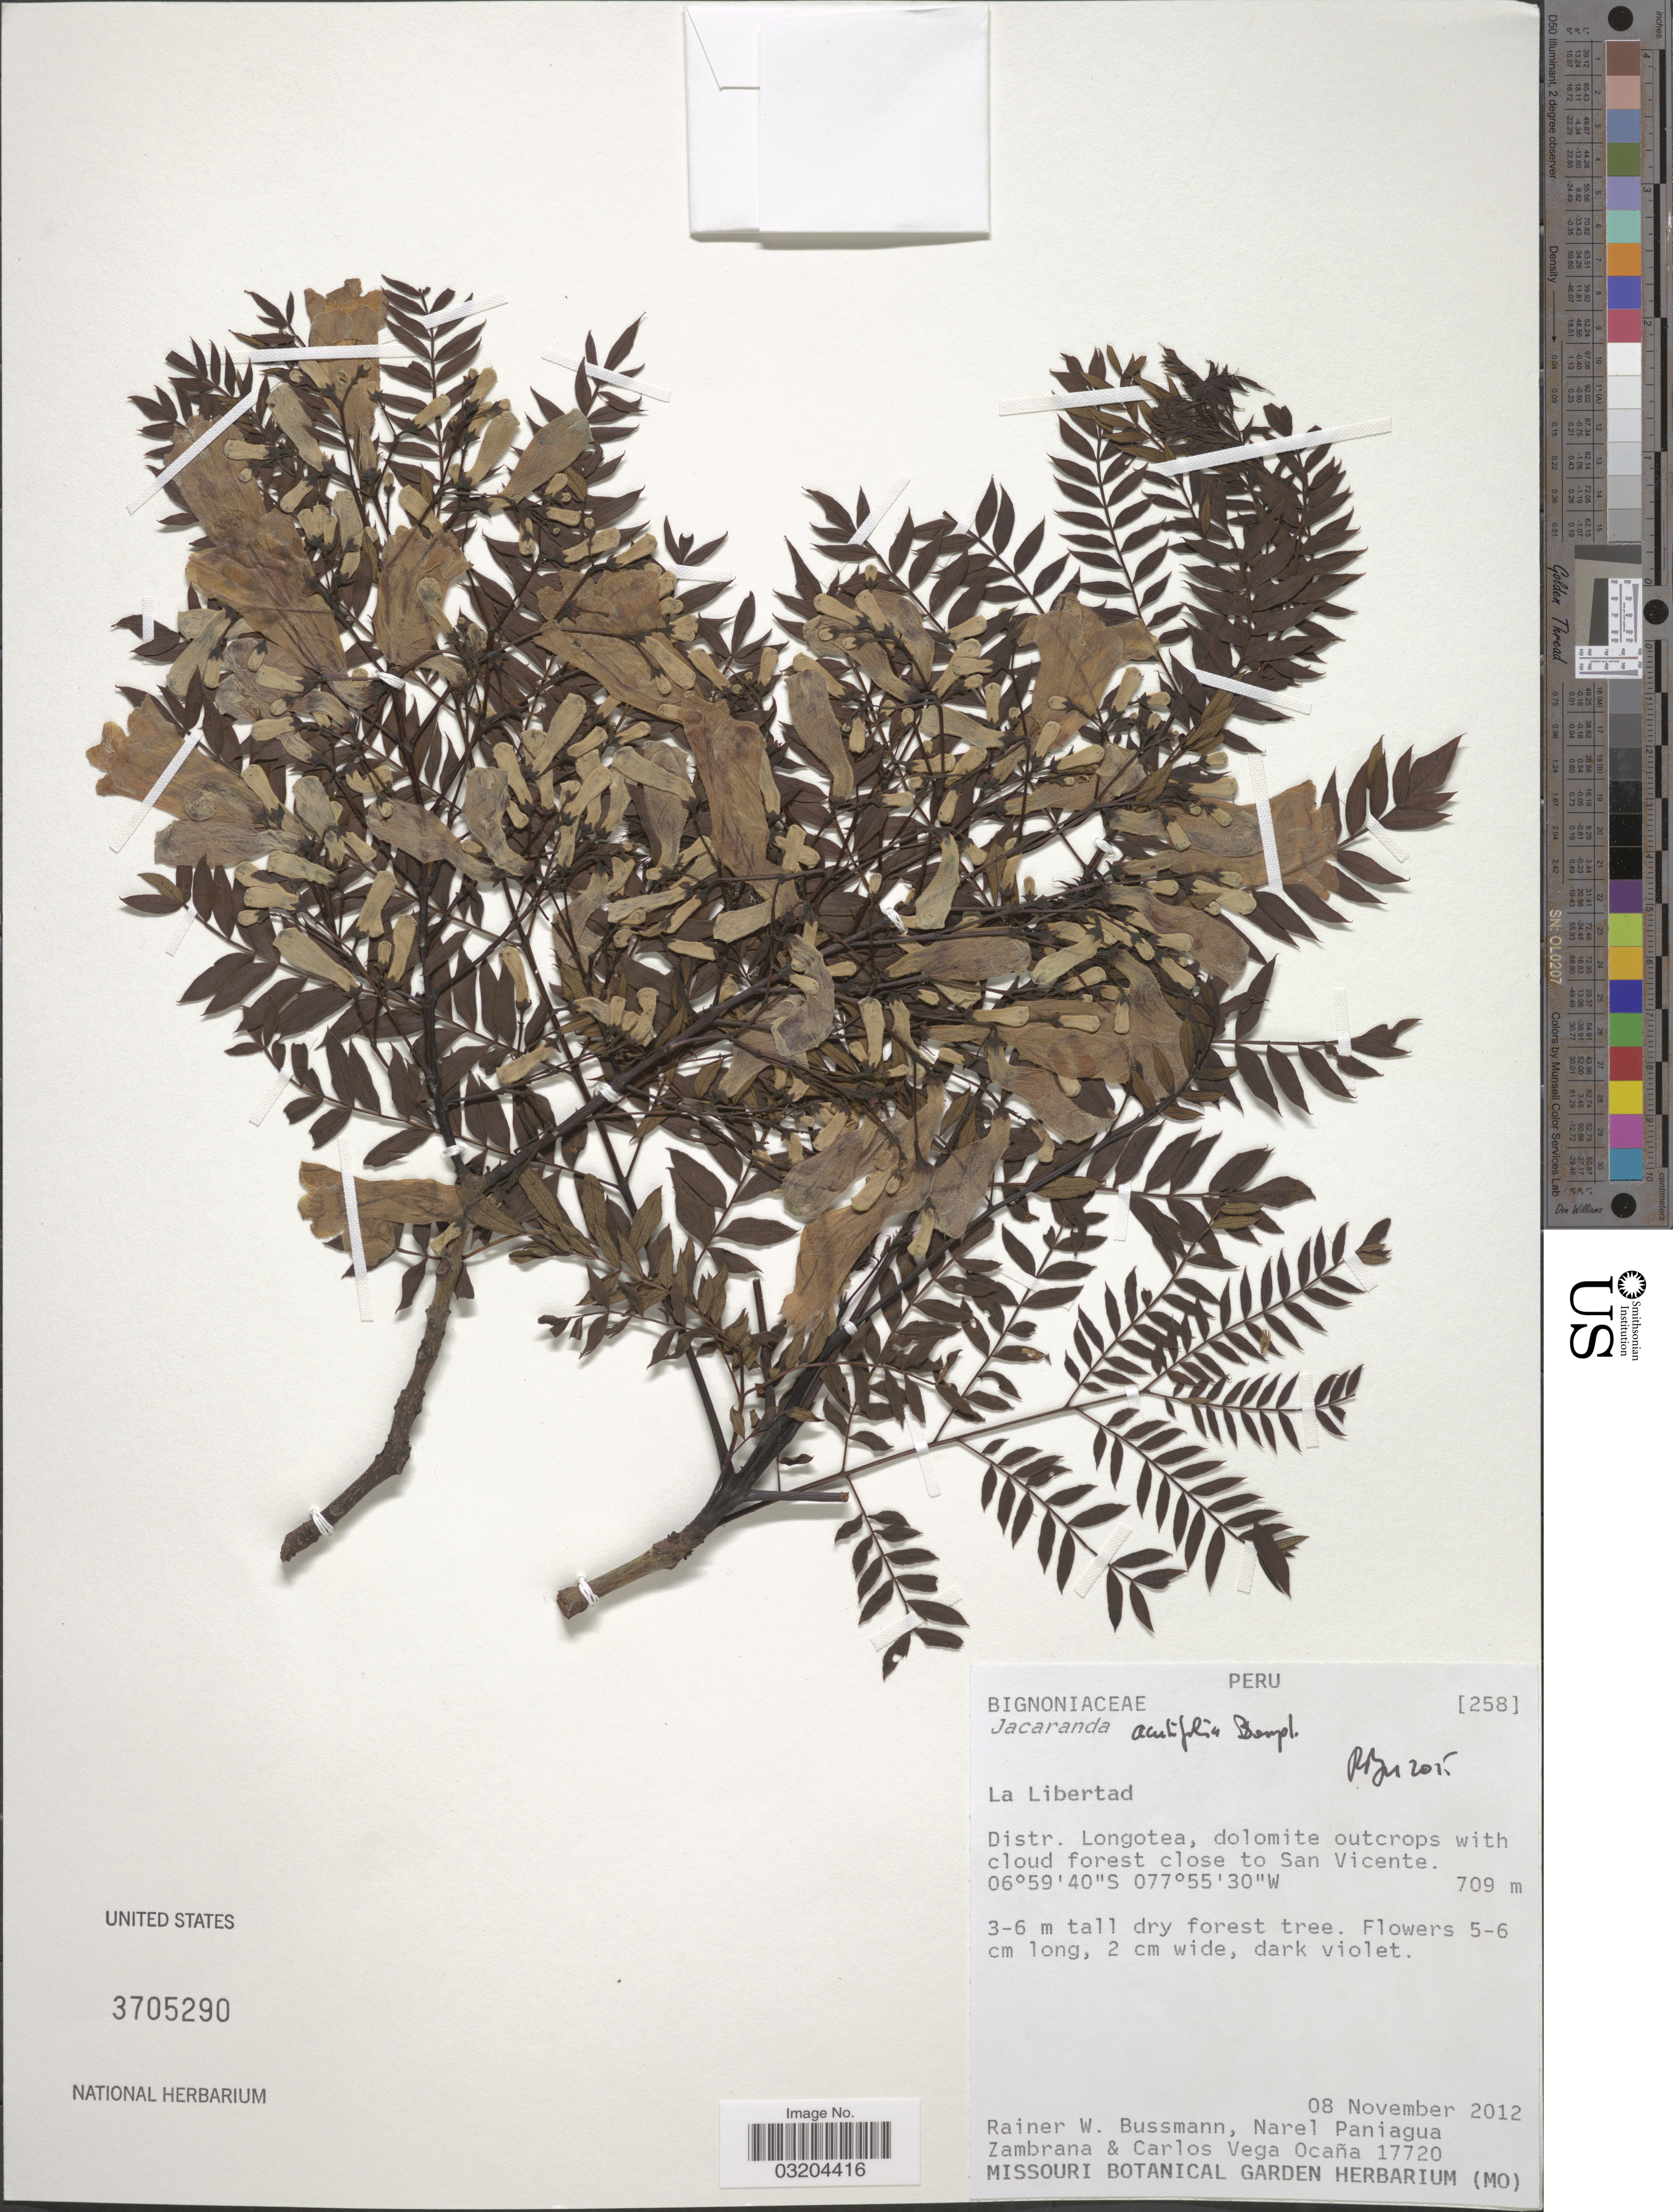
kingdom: Plantae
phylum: Tracheophyta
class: Magnoliopsida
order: Lamiales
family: Bignoniaceae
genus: Jacaranda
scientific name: Jacaranda acutifolia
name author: Bonpl.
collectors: R. W. Bussmann, N. Paniagua Zambrana & C. Ocaña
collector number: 17720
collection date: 2012-11-08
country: Peru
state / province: La Libertad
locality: Distr. Longotea, dolomite outcrops with cloud forest close to San Vicente.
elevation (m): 709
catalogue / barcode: US 3705290